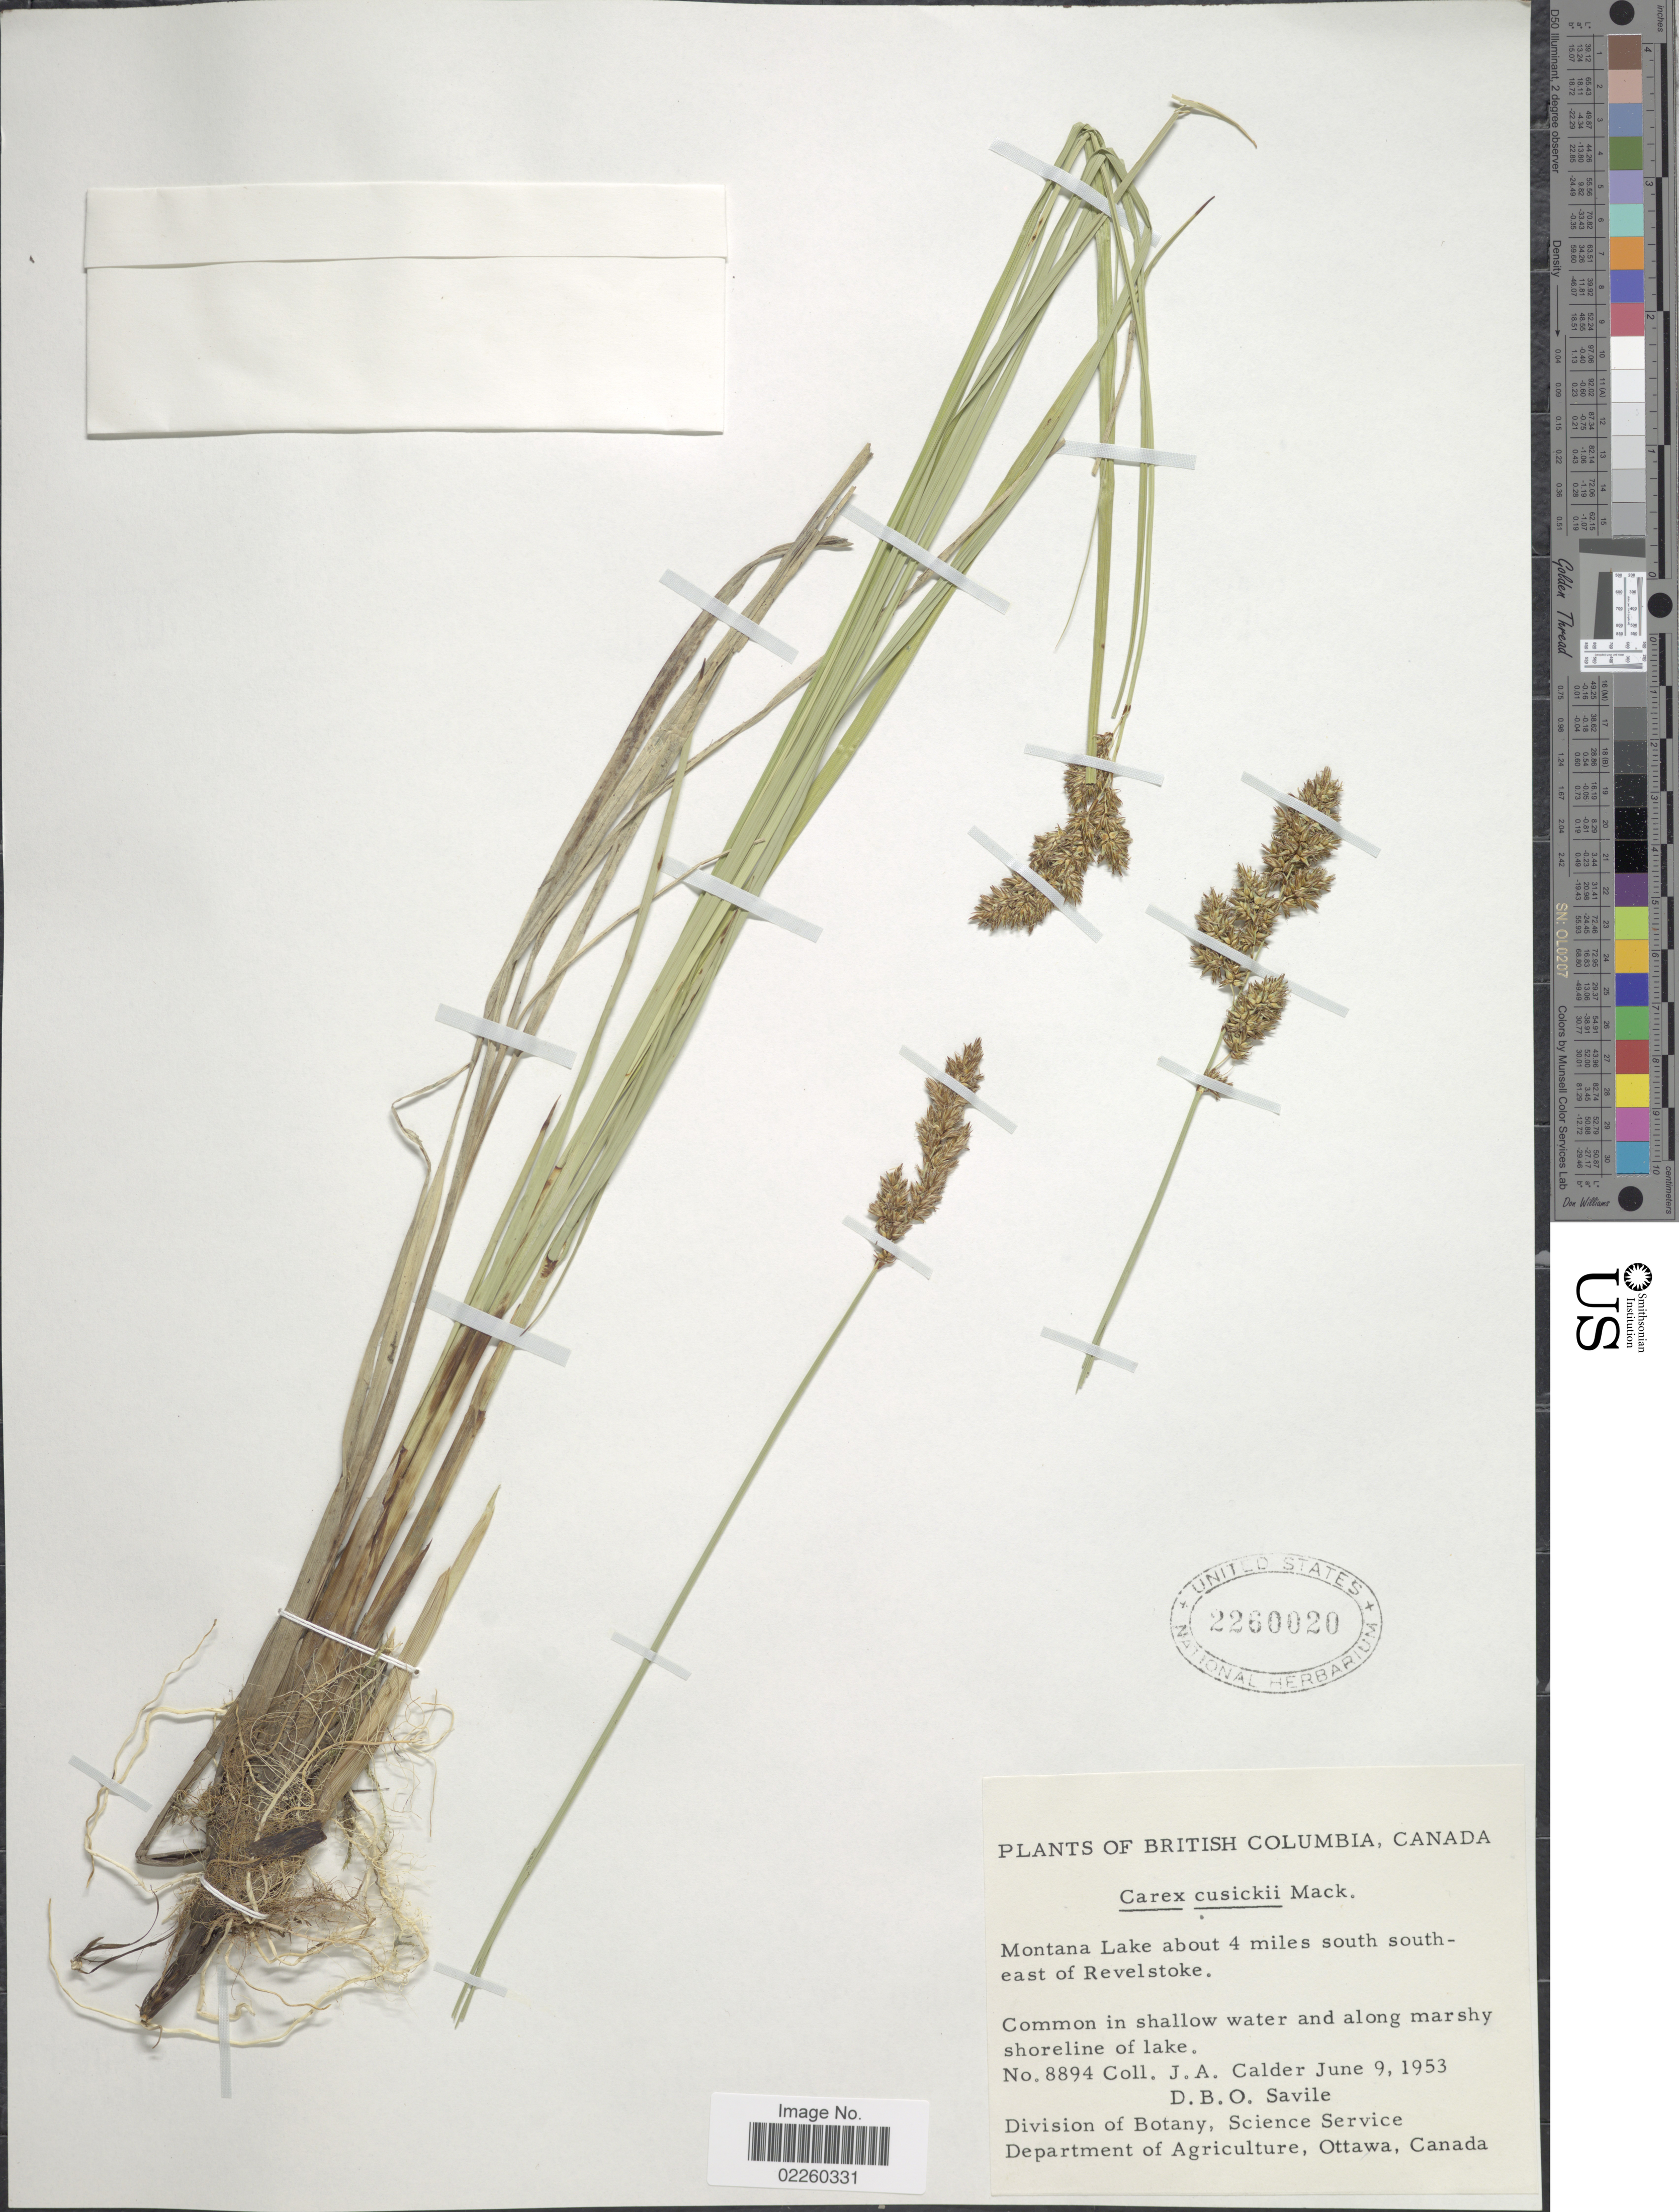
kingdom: Plantae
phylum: Tracheophyta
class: Liliopsida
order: Poales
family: Cyperaceae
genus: Carex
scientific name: Carex cusickii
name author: Mack.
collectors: J. A. Calder & D. Savile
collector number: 8894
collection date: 1953-06-09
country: Canada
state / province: British Columbia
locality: Montana Lake about 4 miles south southeast of Revelstoke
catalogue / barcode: US 2260020